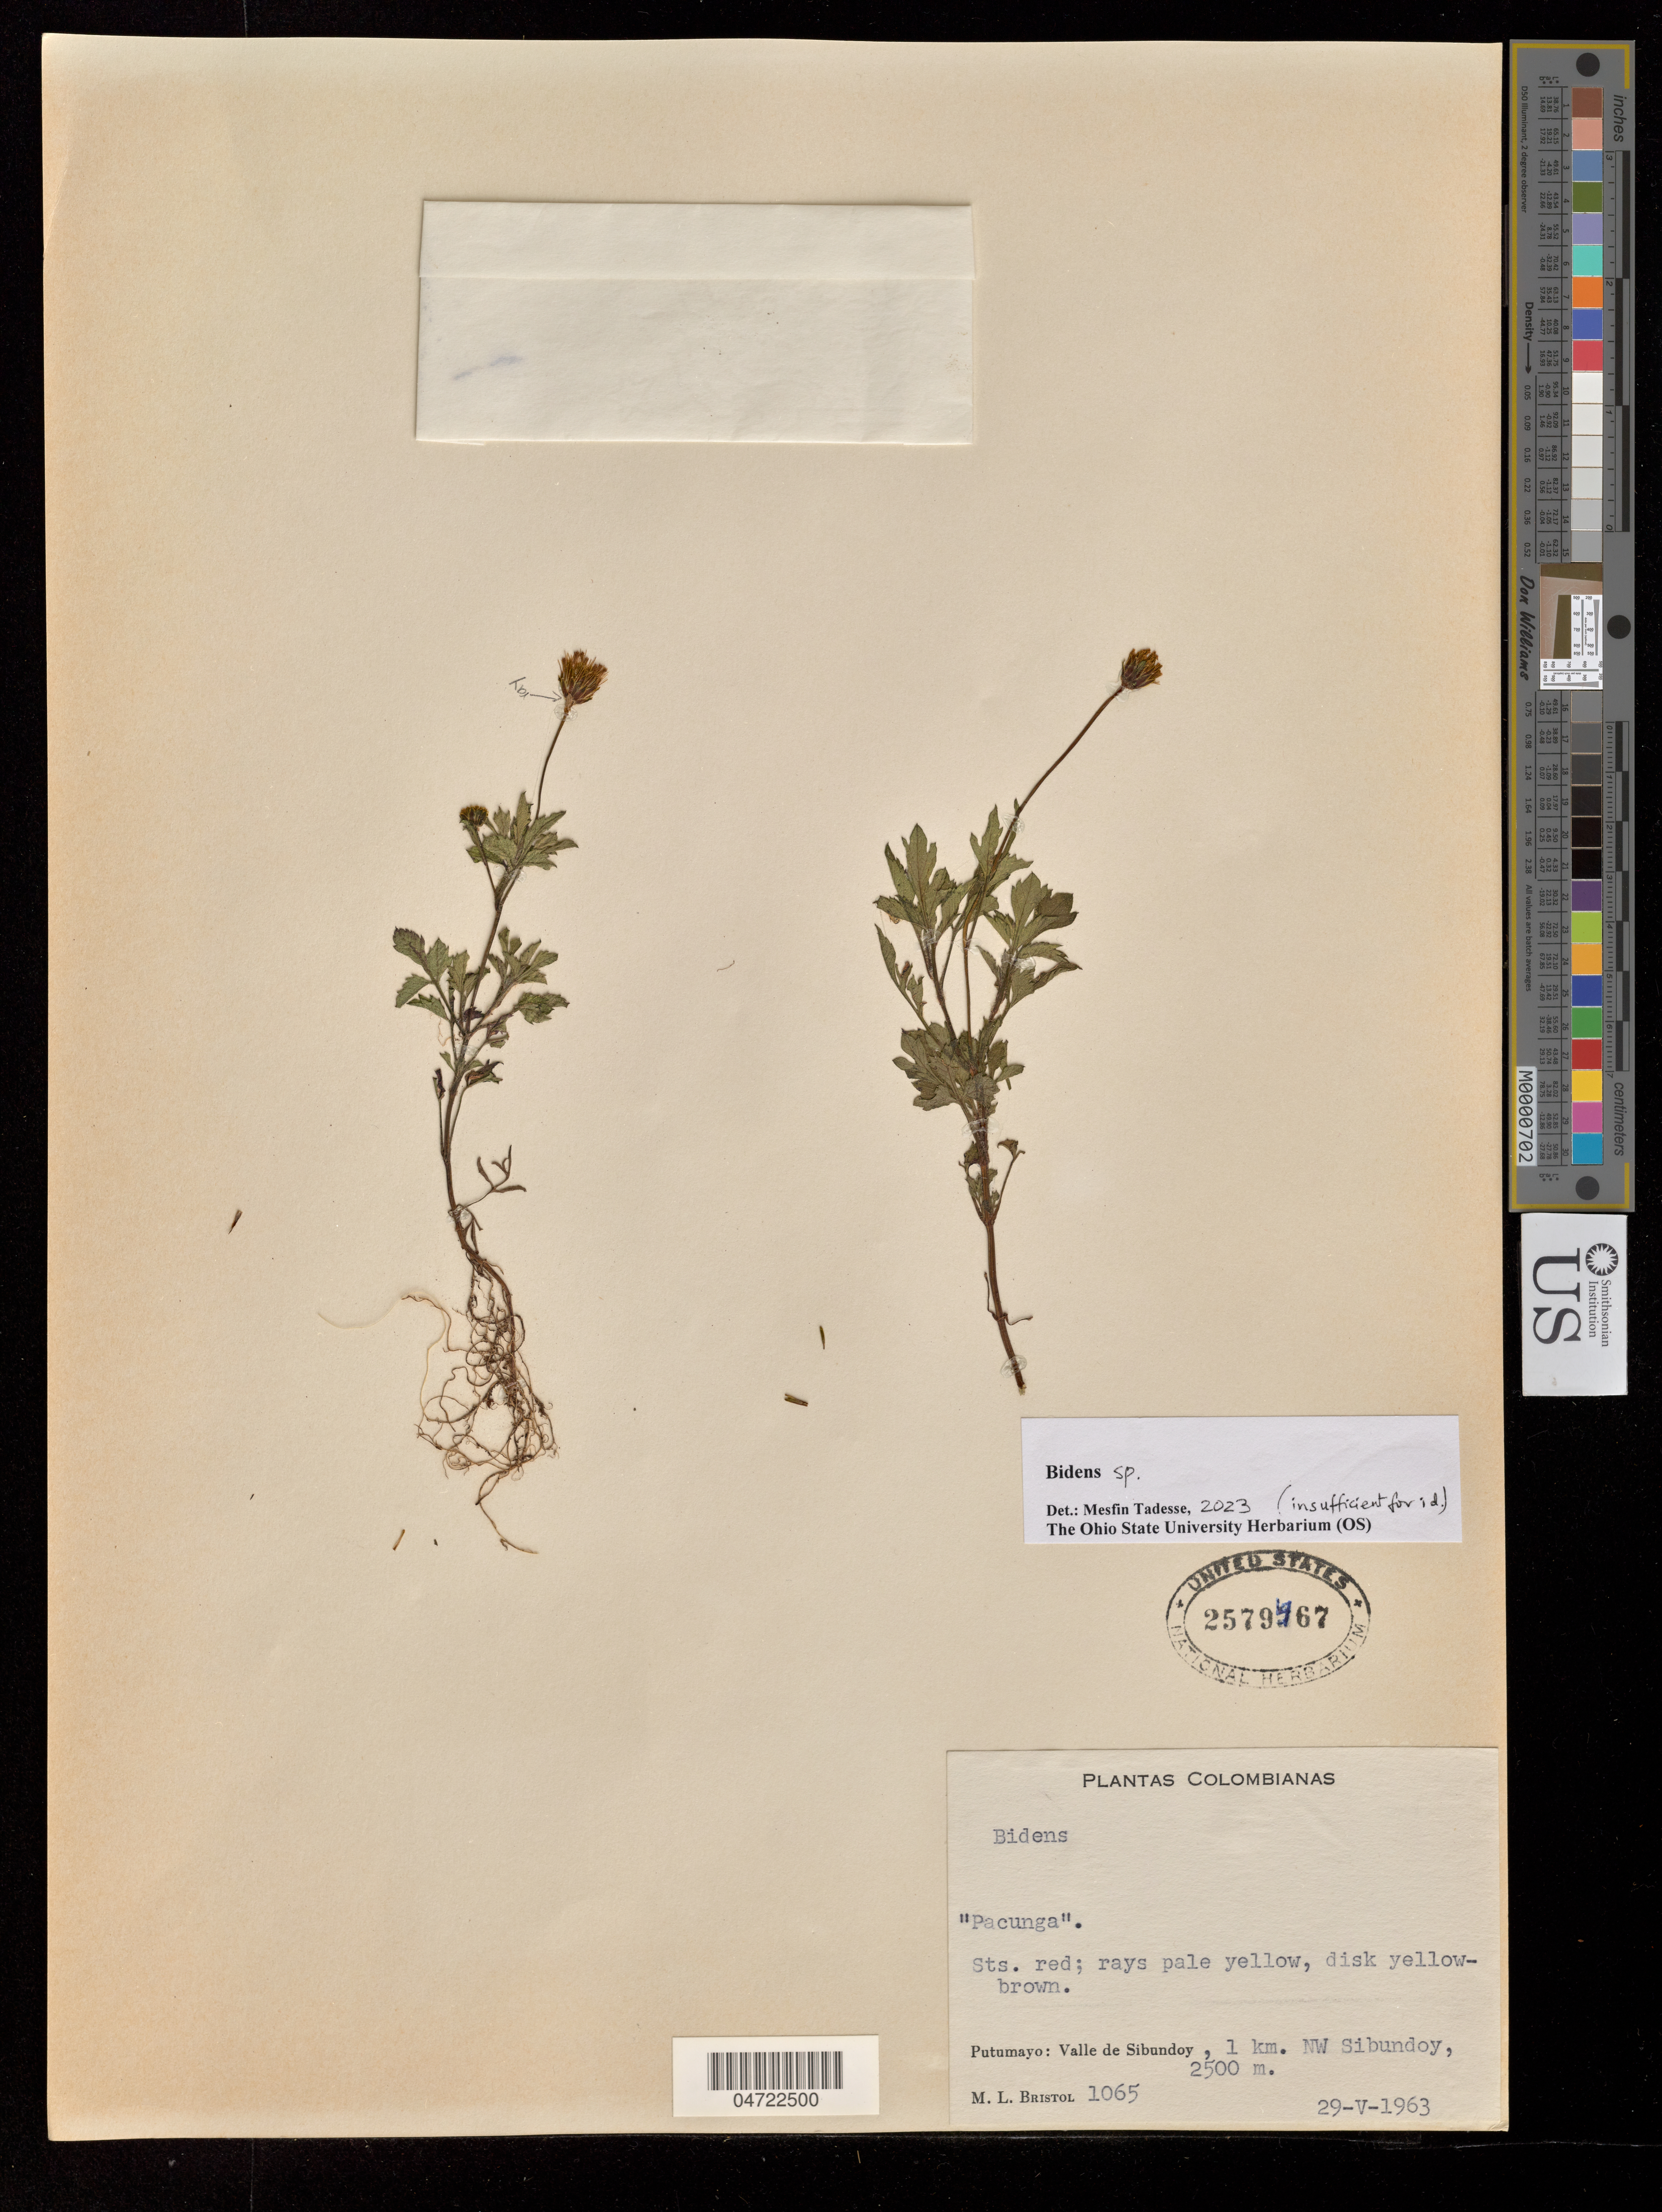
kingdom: Plantae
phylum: Tracheophyta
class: Magnoliopsida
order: Asterales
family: Asteraceae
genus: Bidens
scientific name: Bidens sp.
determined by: Tadesse, M.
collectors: M. L. Bristol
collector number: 1065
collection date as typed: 29 May 1963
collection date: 1963-05-29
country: Colombia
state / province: Putumayo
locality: Valle de Sibundoy, 1 km NW of Sibundoy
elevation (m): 2500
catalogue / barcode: US 2579467